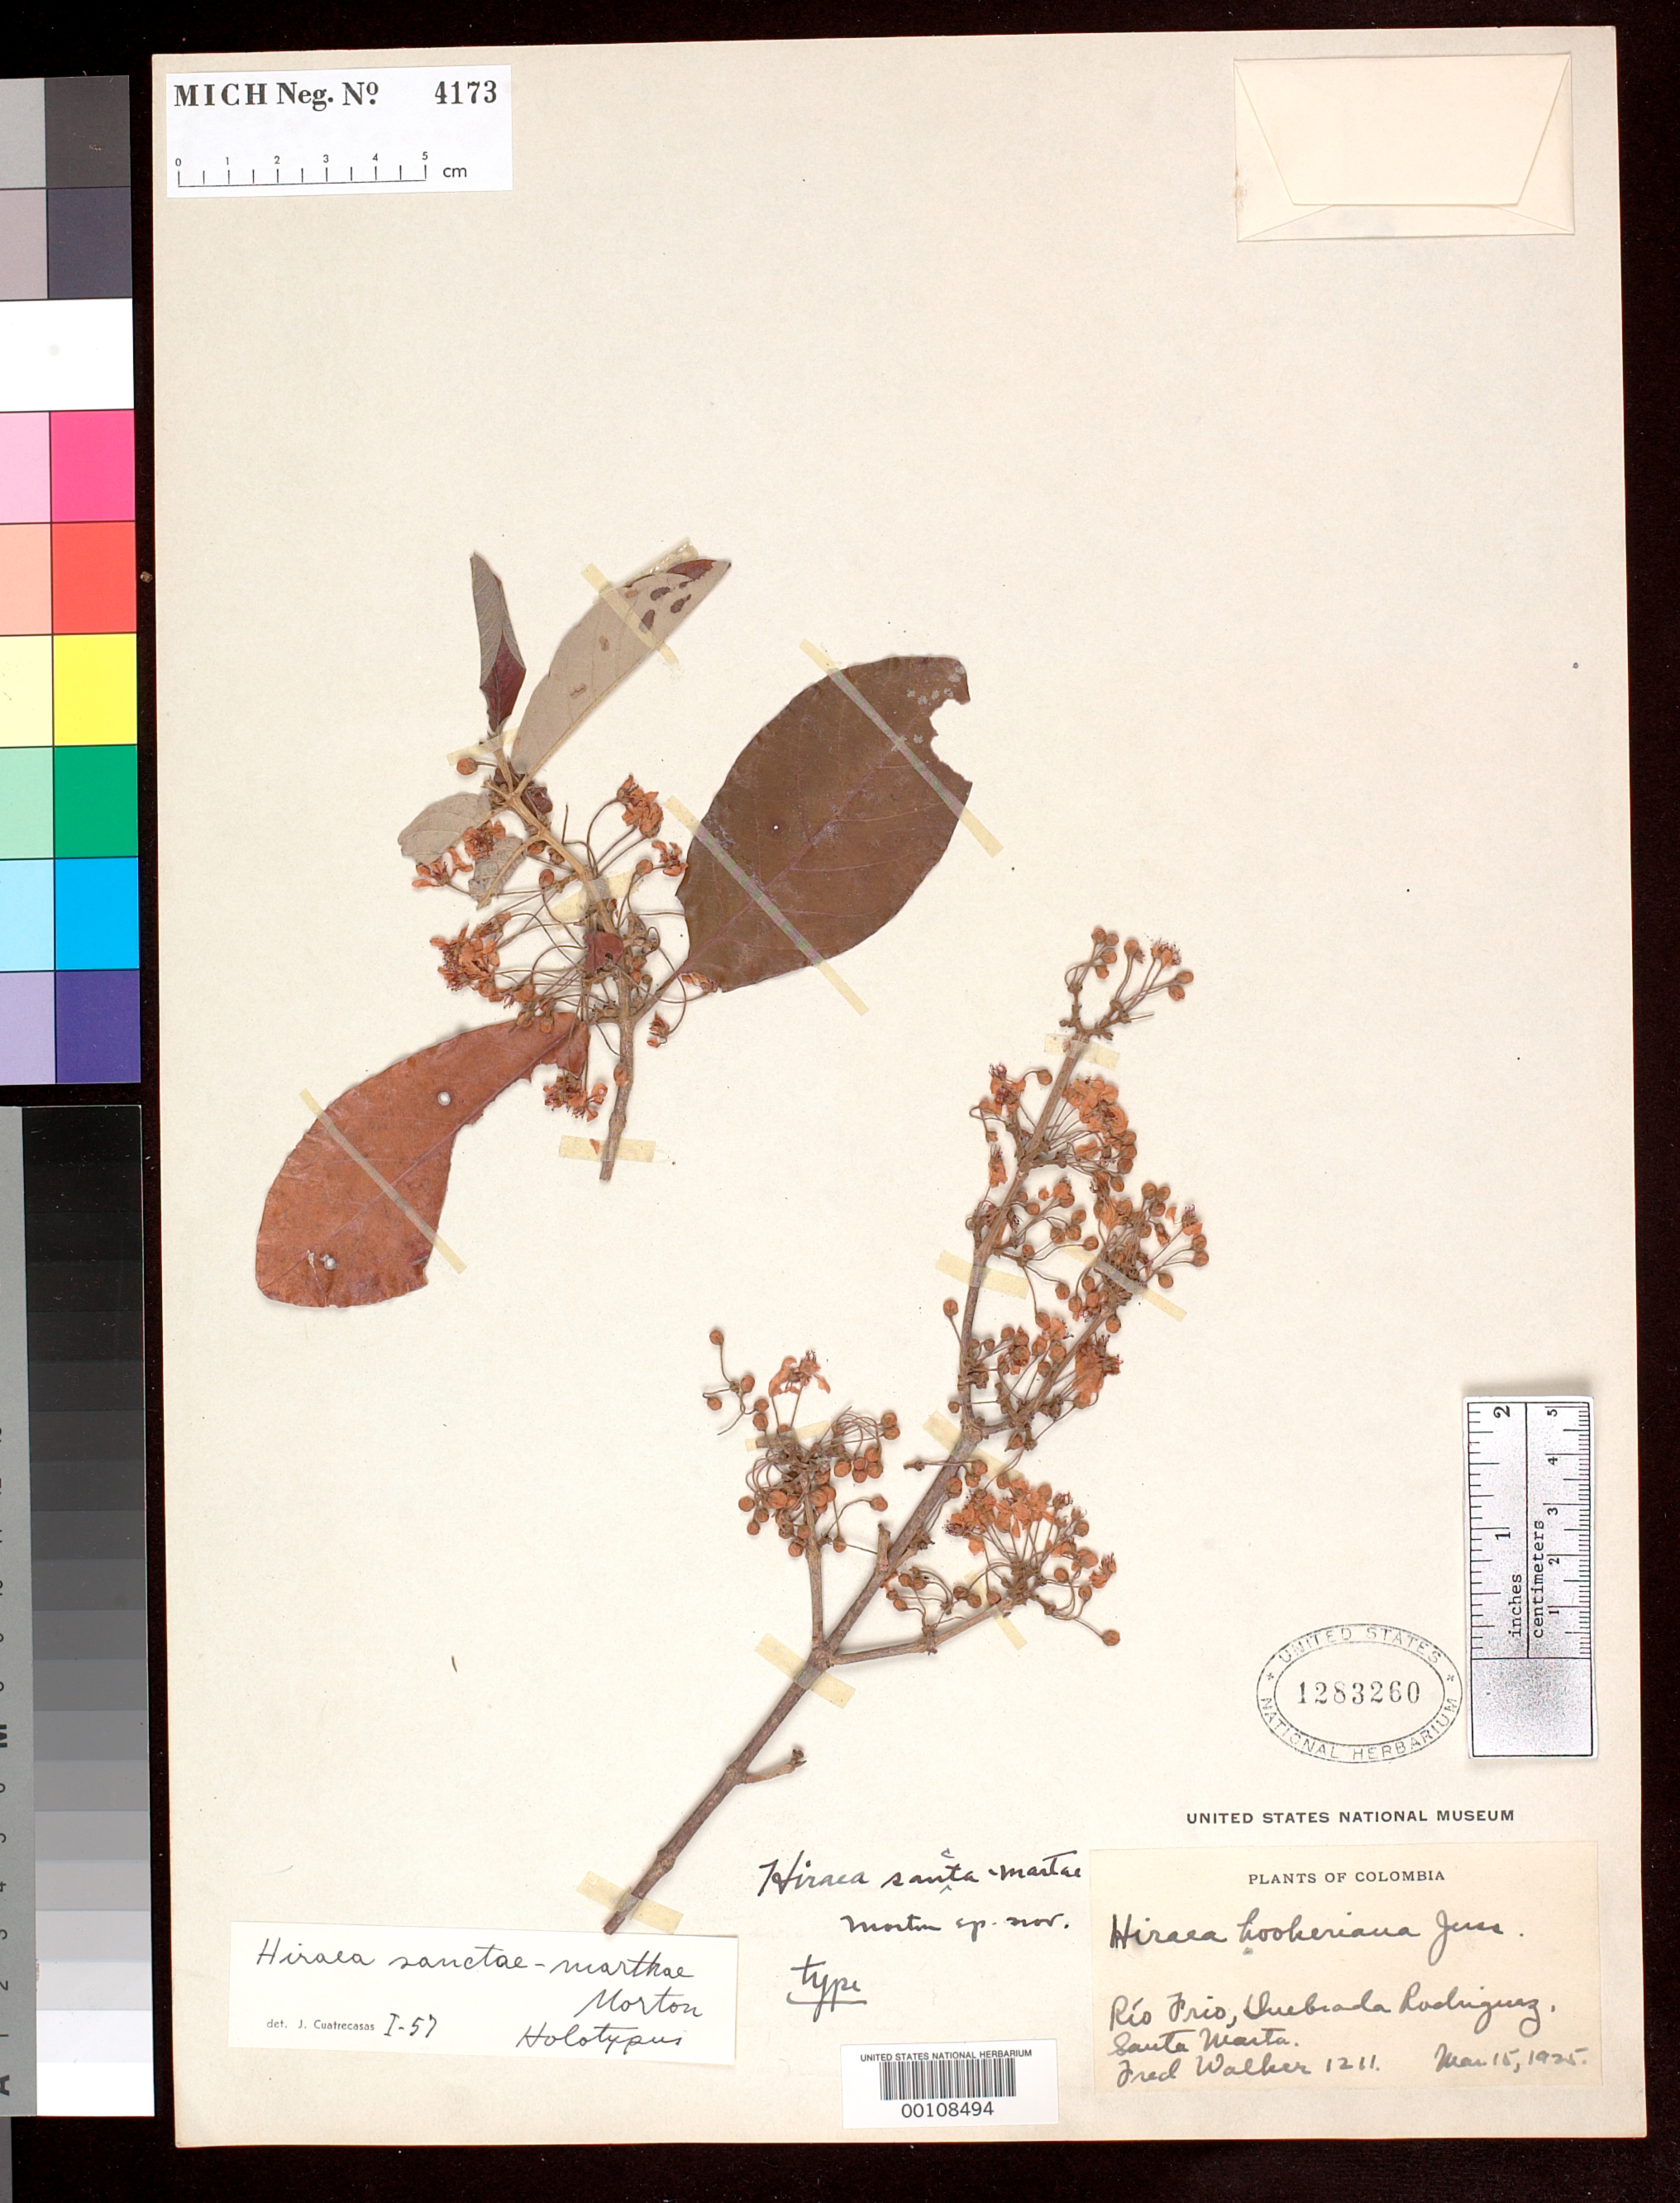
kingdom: Plantae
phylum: Tracheophyta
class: Magnoliopsida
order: Malpighiales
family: Malpighiaceae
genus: Hiraea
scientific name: Hiraea sanctae-marthae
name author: C.V. Morton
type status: Holotype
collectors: F. Walker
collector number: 1211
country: Colombia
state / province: Magdalena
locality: Rio Frio, Quebrada Rodeiquez, Santamarta.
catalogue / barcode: US 1283260